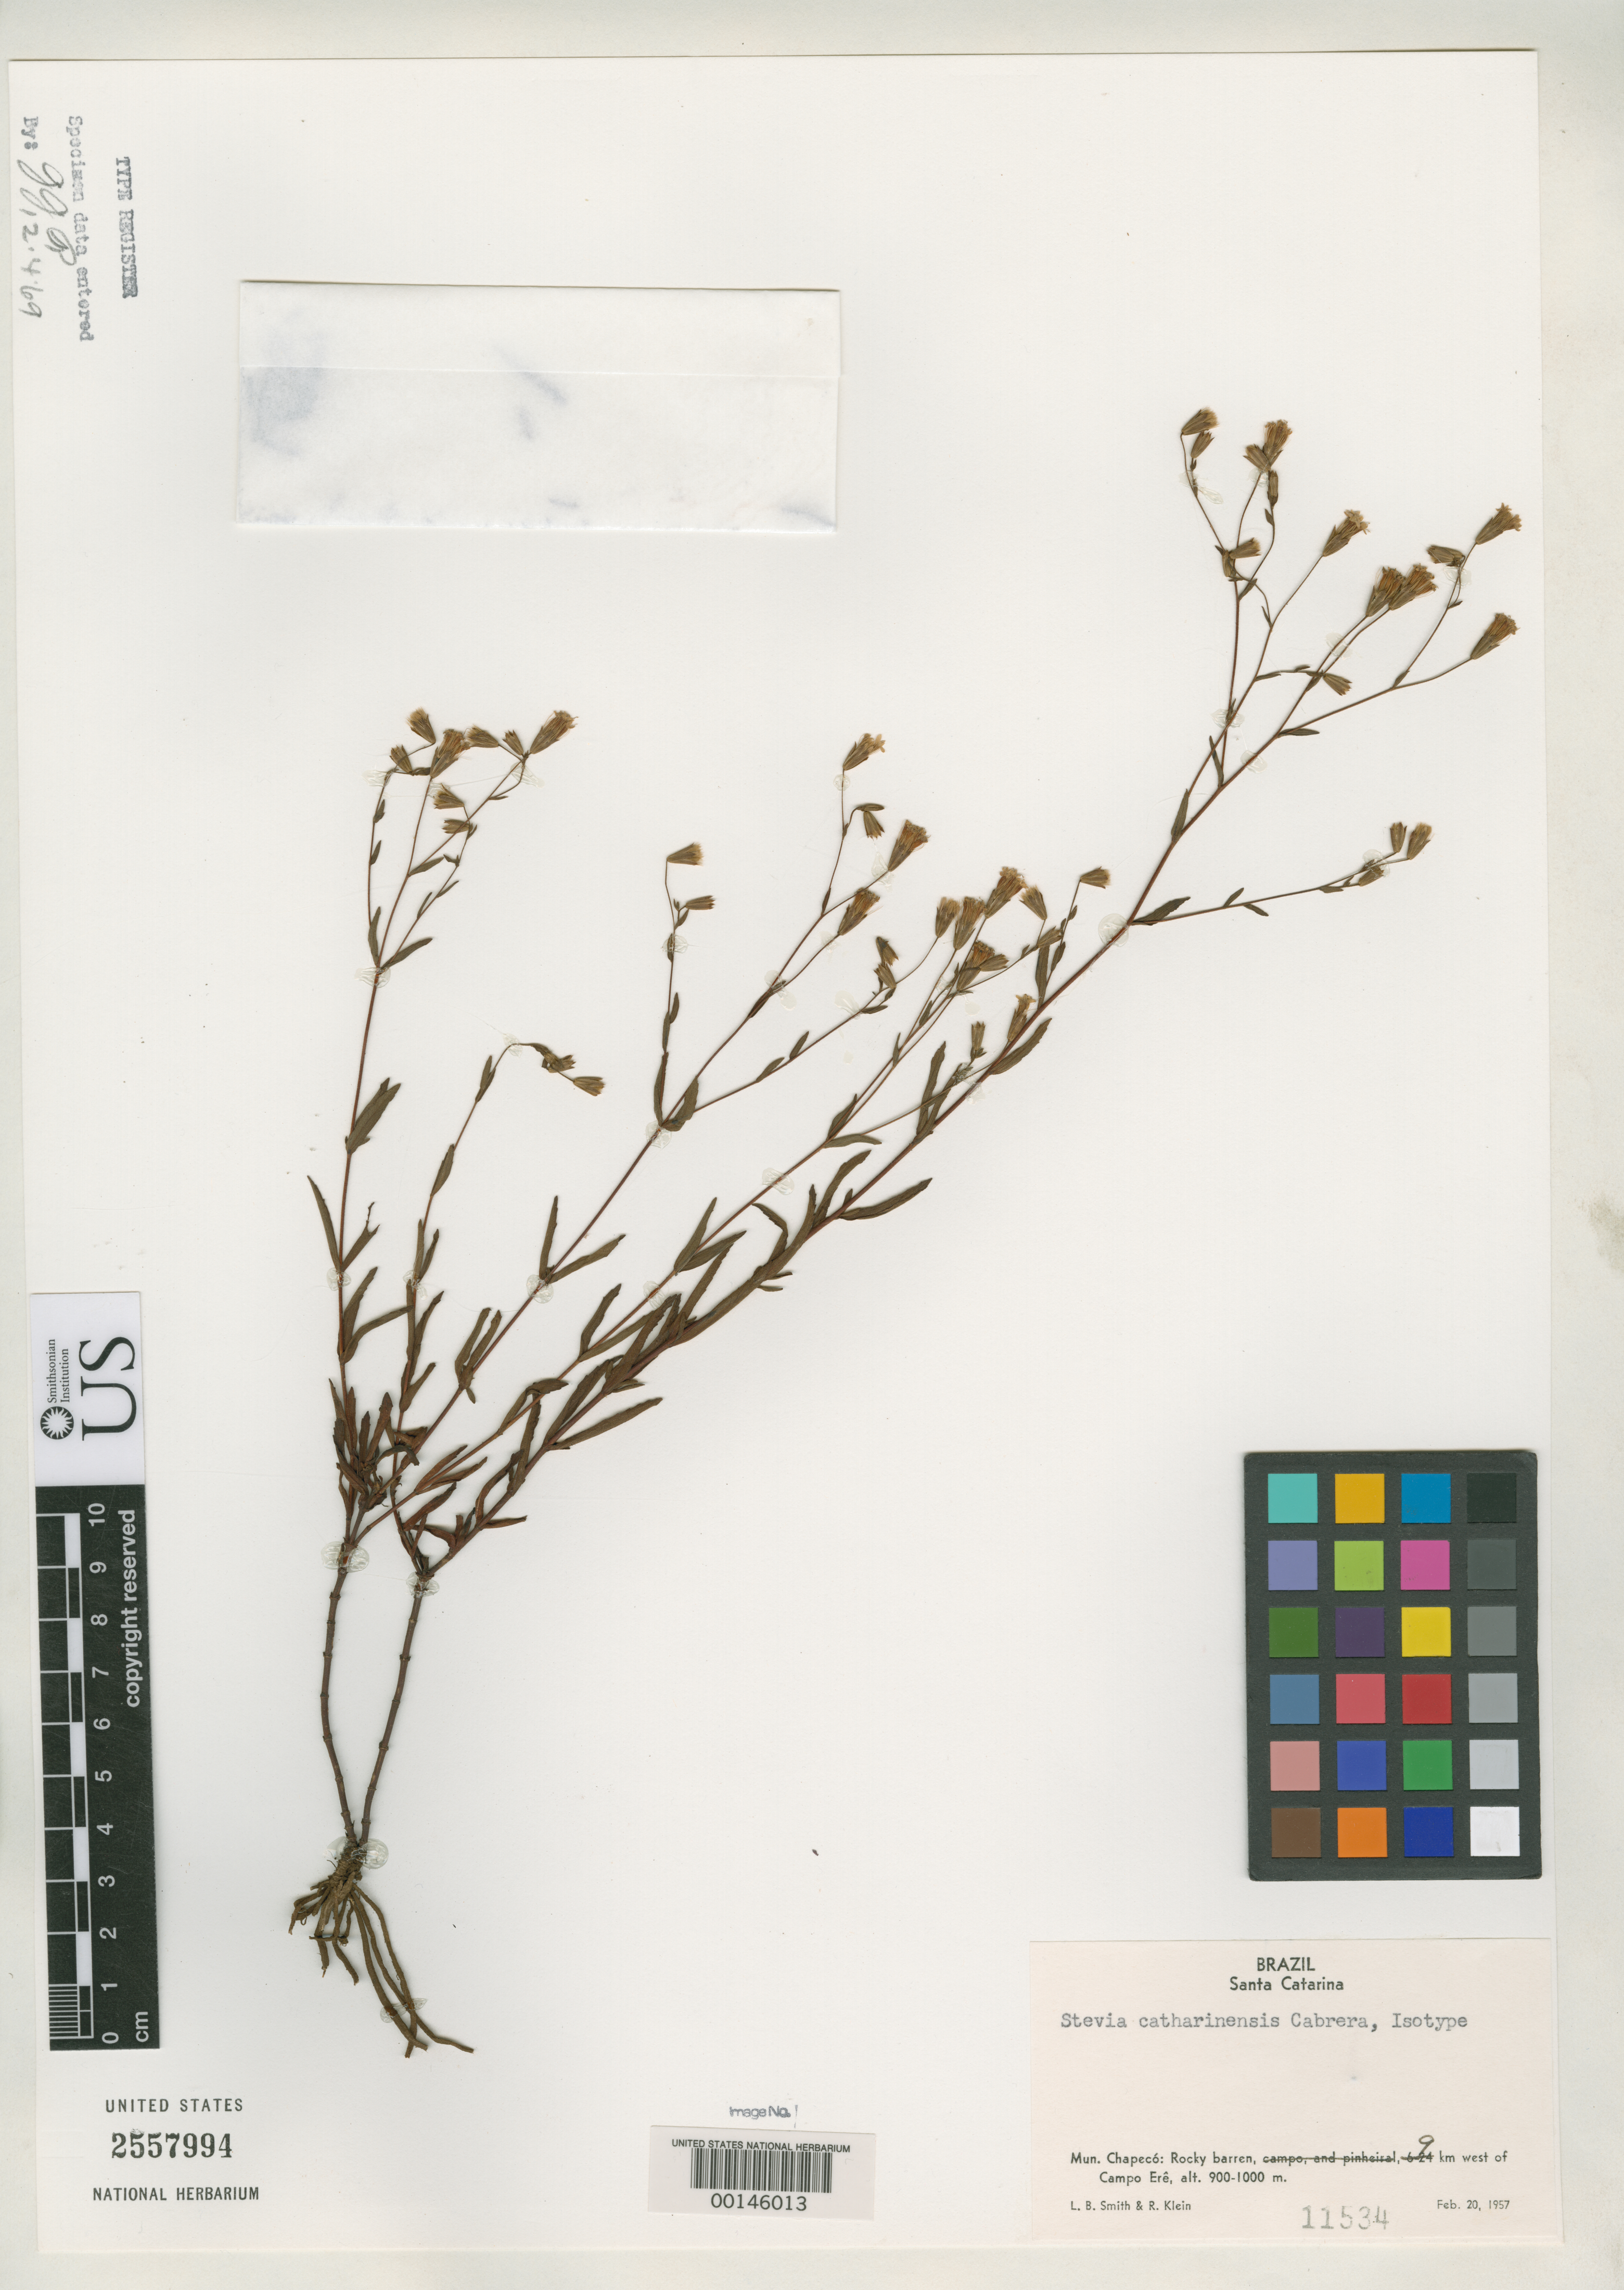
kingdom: Plantae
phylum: Tracheophyta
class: Magnoliopsida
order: Asterales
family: Asteraceae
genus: Stevia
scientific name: Stevia catharinensis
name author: Cabrera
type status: Isotype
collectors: L. Smith & R. M. Klein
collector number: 11534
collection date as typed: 20 Feb 1957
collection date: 1957-02-20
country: Brazil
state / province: Santa Catarina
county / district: Chapecó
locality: Campo Ere.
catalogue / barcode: US 2557994